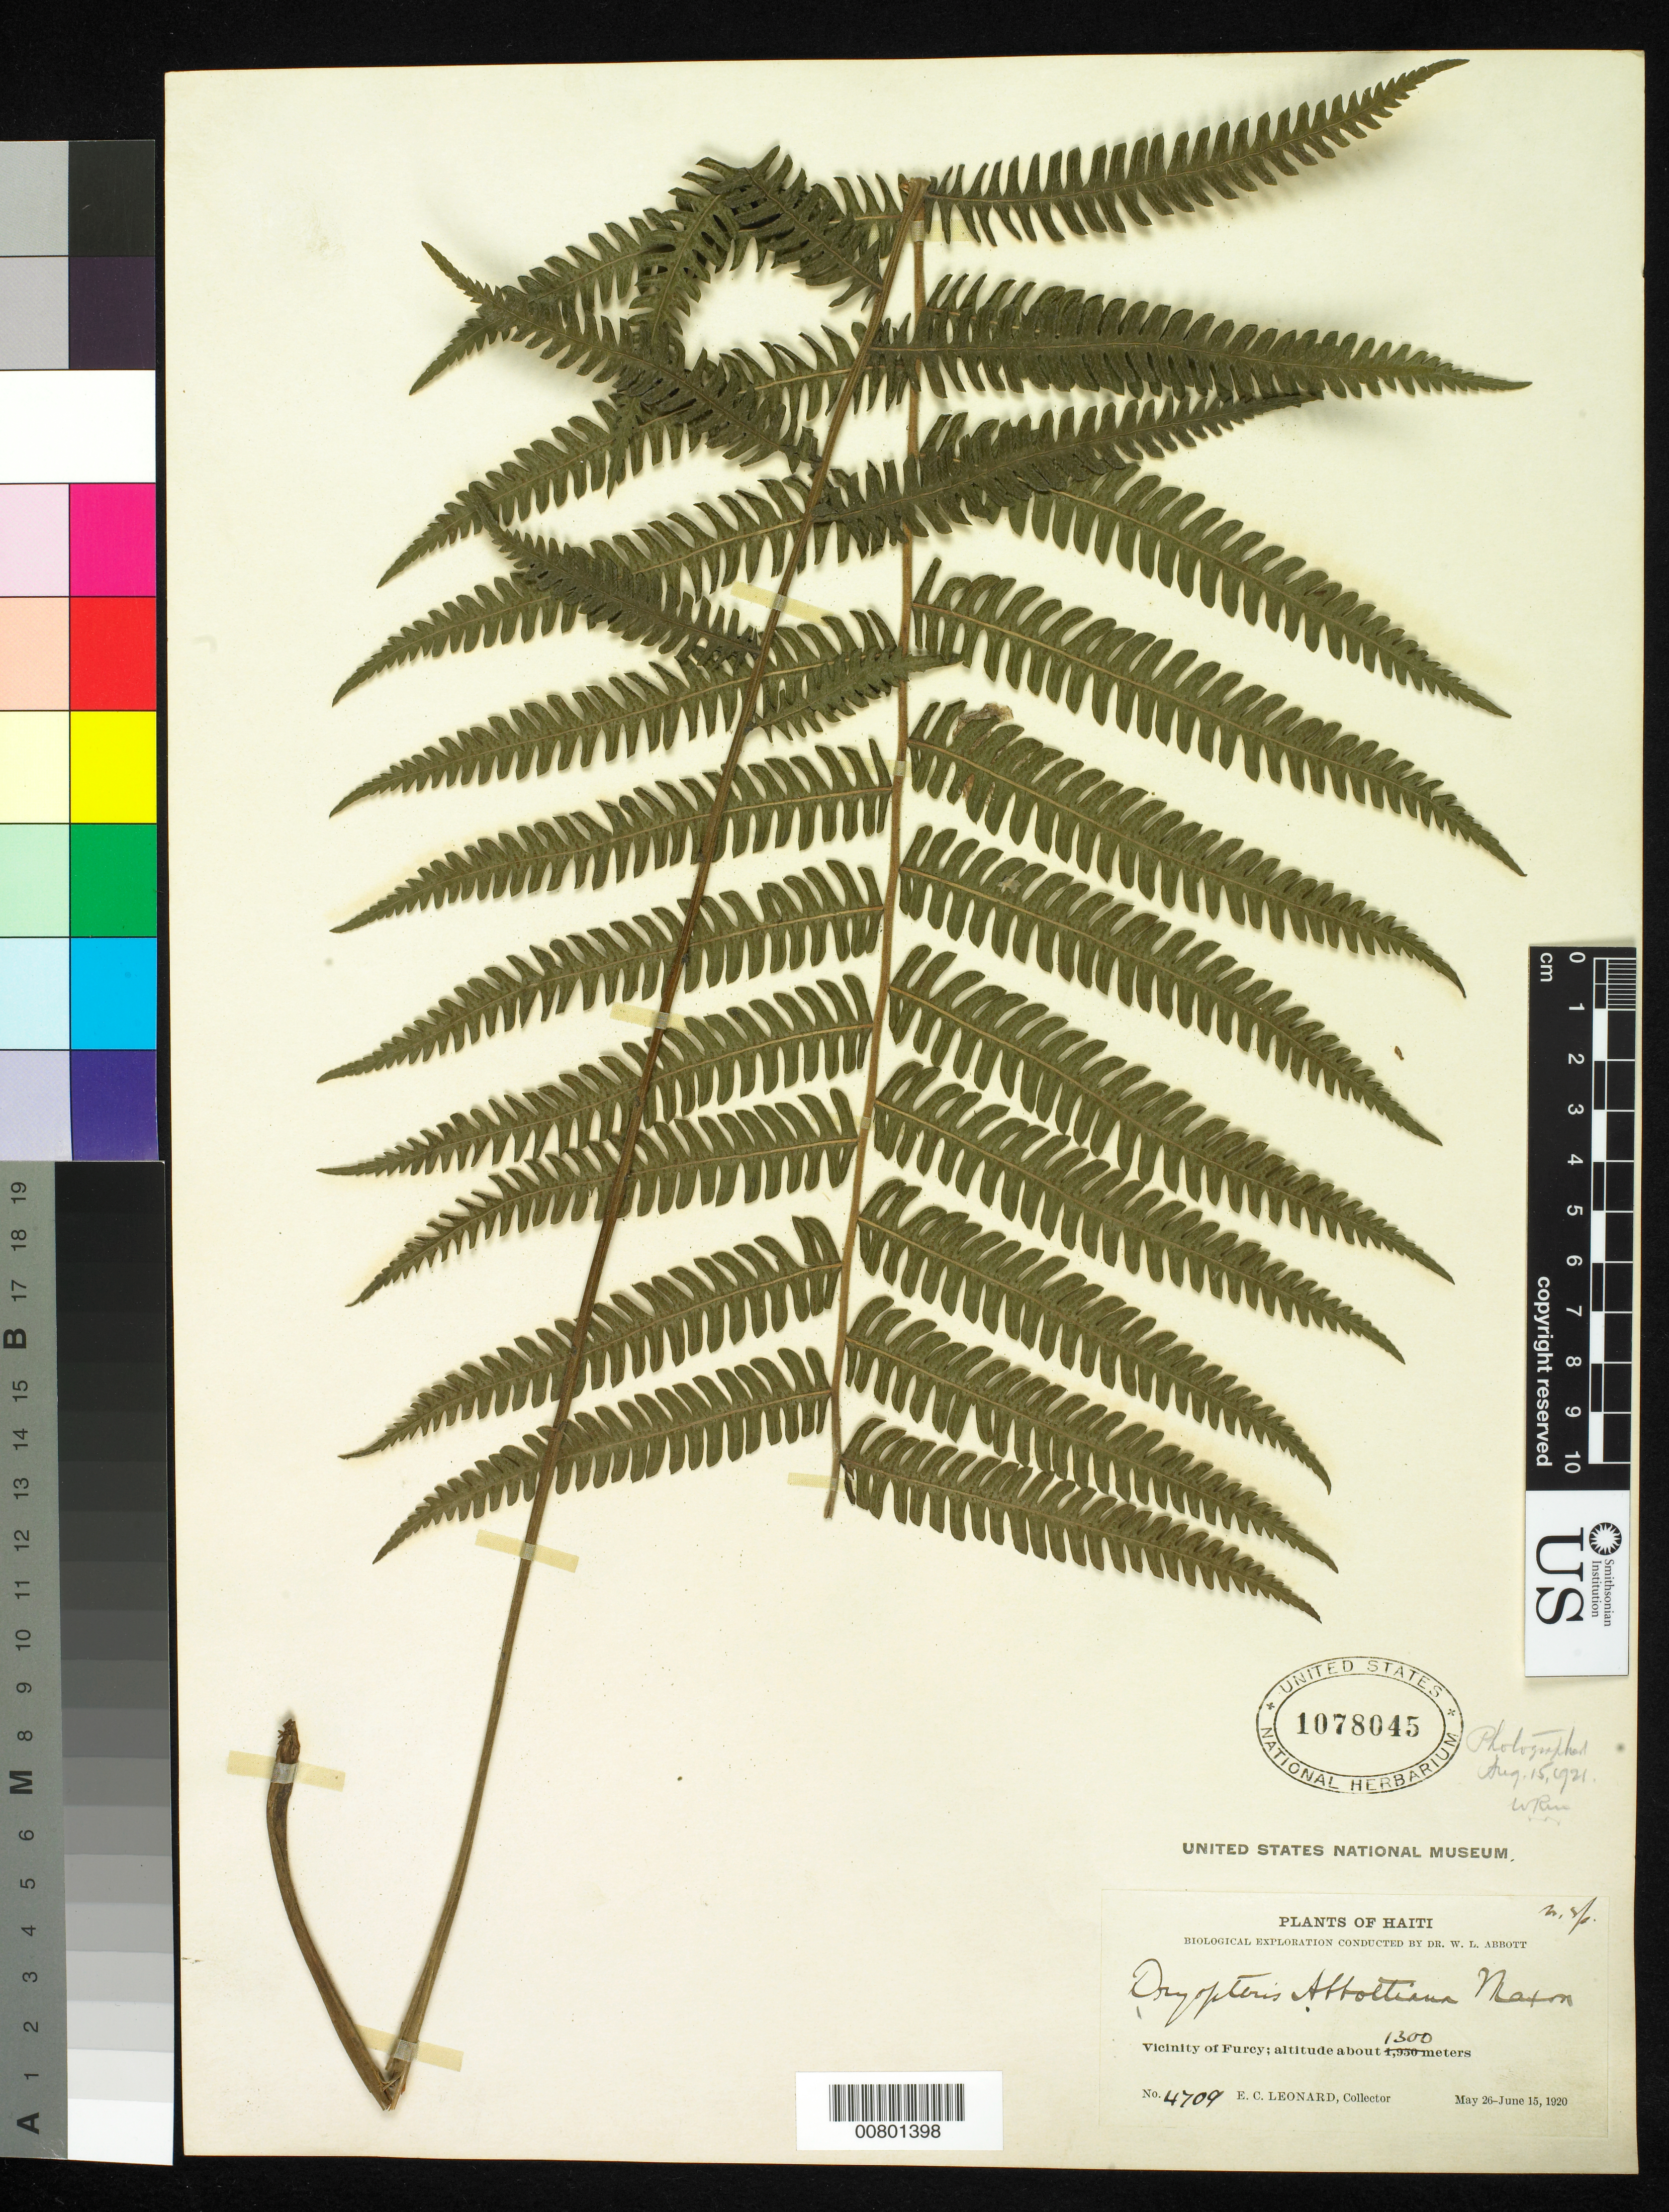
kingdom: Plantae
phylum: Tracheophyta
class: Polypodiopsida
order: Polypodiales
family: Dryopteridaceae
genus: Dryopteris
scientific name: Dryopteris abbottiana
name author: Maxon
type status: Isotype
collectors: E. C. Leonard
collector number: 4709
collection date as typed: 26 May 1920 to 15 Jun 1920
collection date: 1920-05-26/1920-06-15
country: Haiti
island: Hispaniola Island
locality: Vicinity of Furcy, Morne de Weyan.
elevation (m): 1300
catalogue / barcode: US 1078045